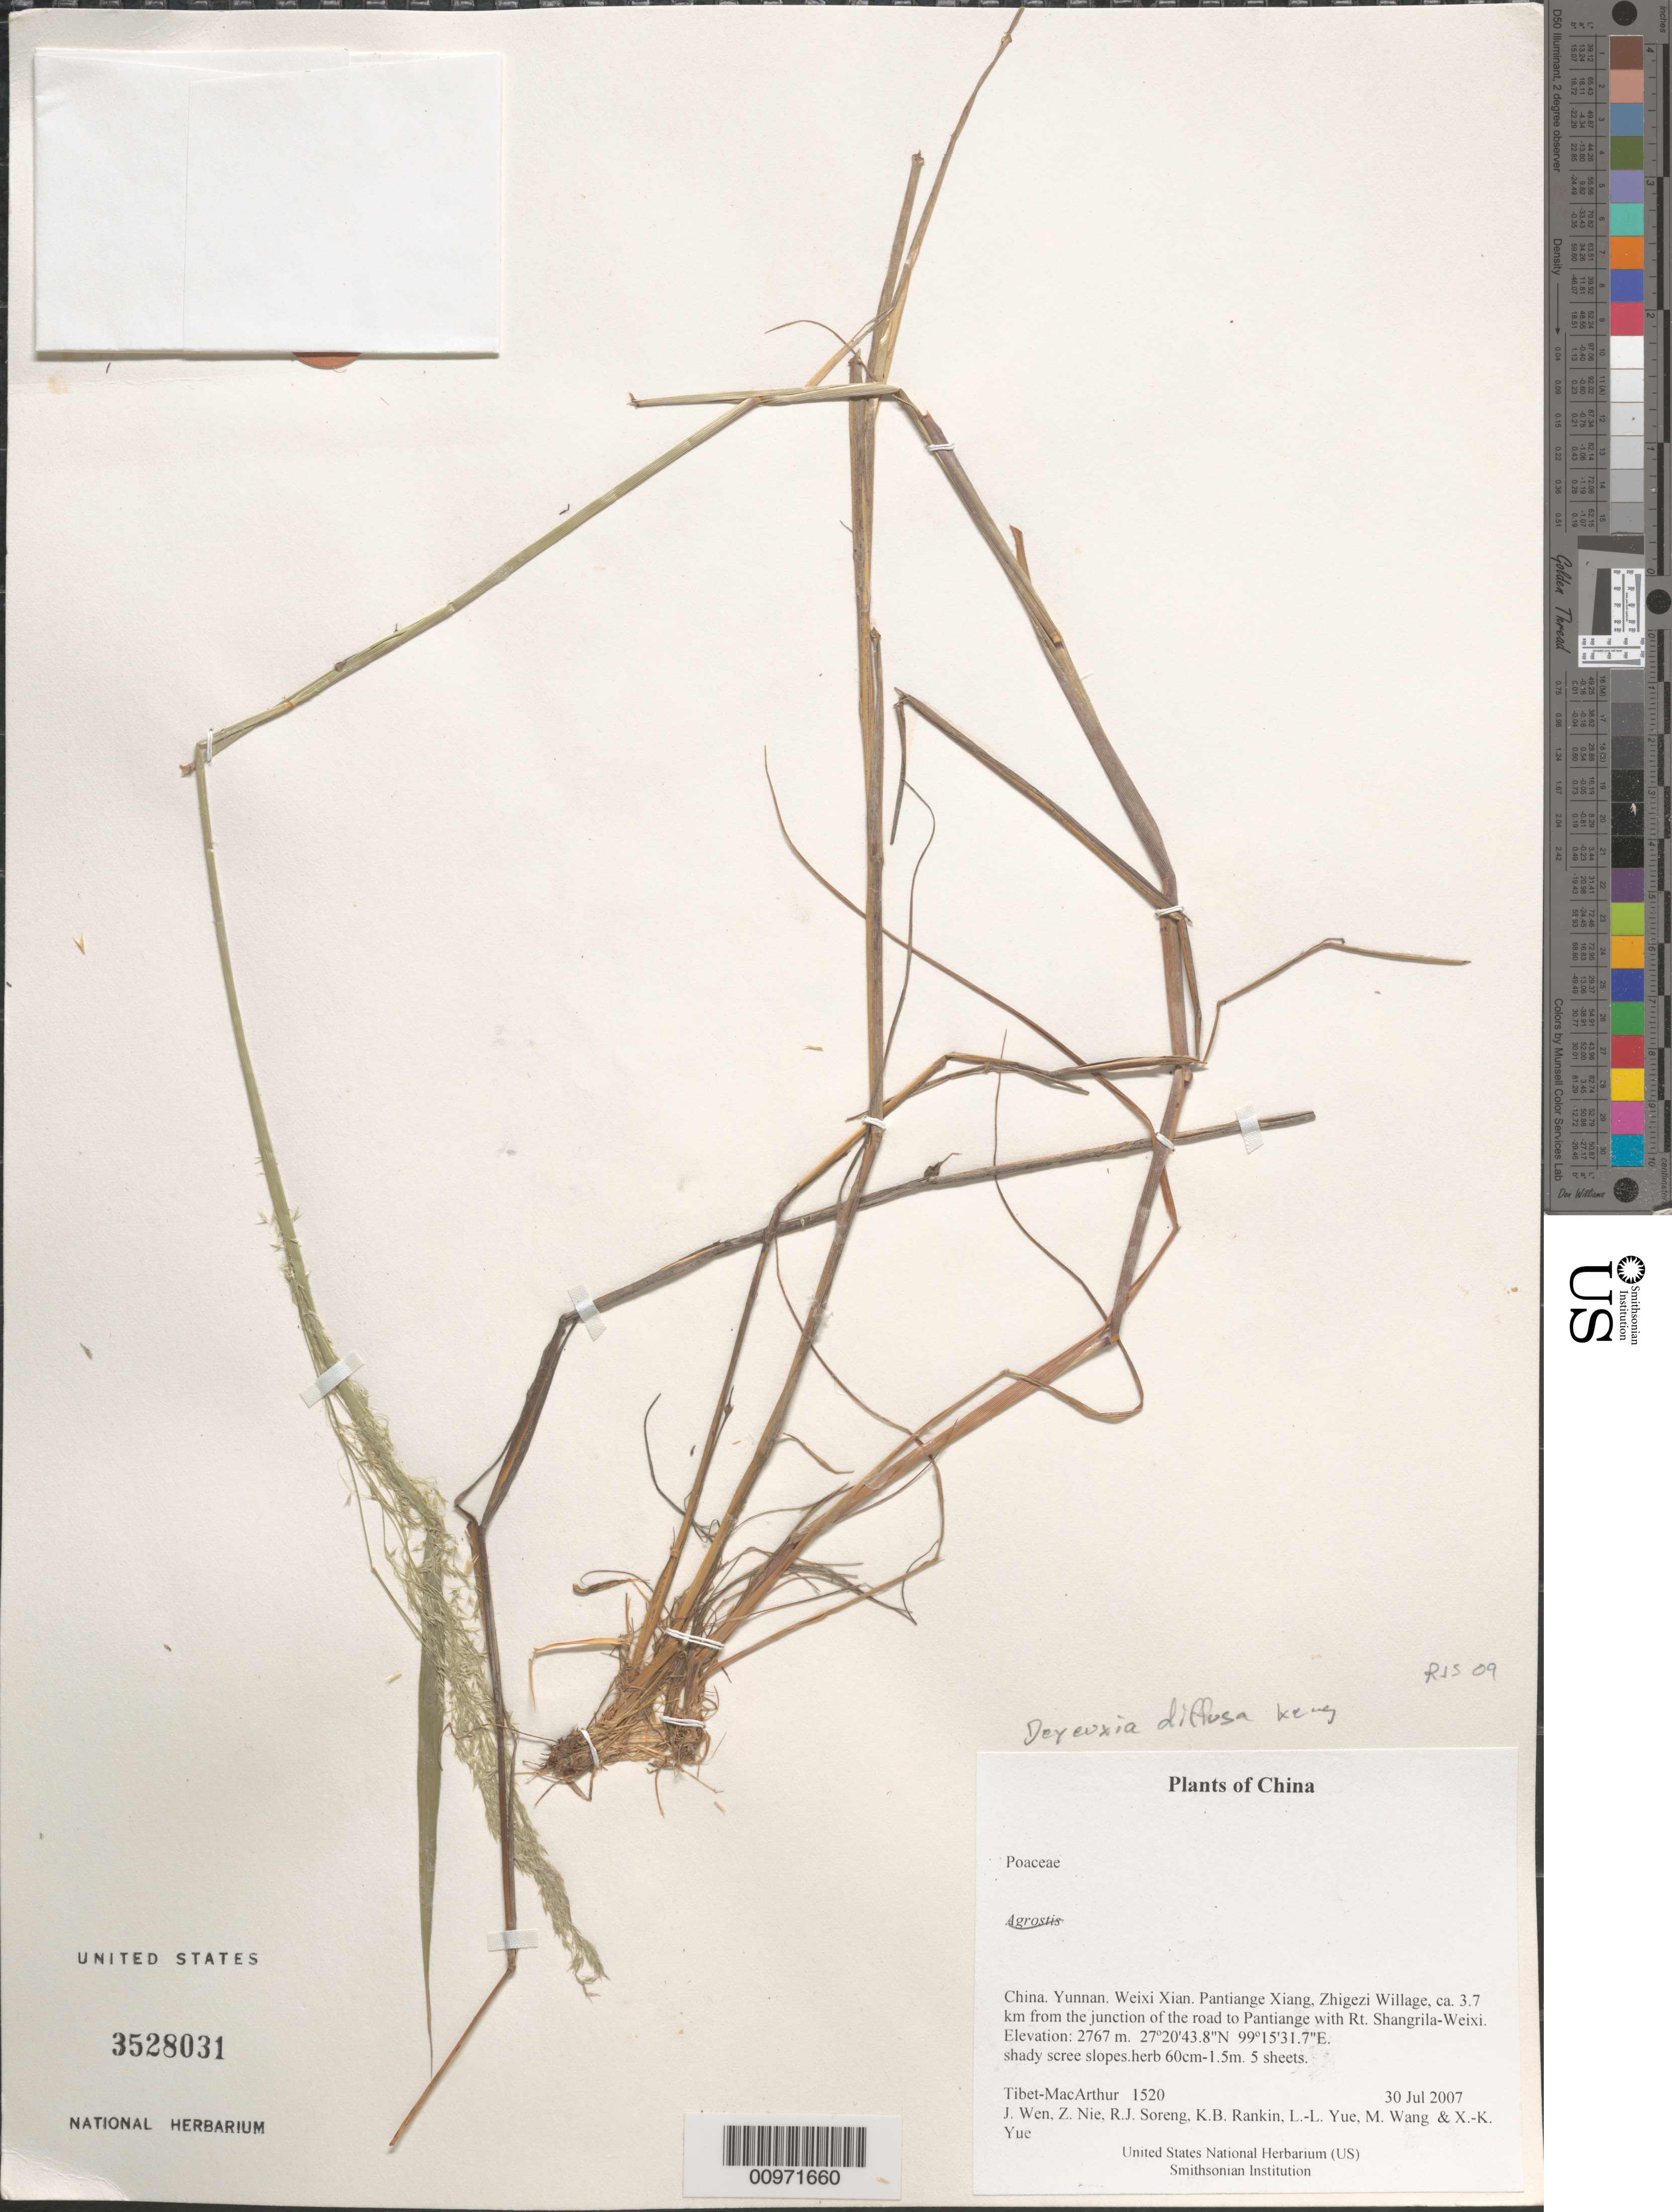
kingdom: Plantae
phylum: Tracheophyta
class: Liliopsida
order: Poales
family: Poaceae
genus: Deyeuxia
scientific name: Deyeuxia diffusa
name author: Keng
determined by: Soreng, Robert J., Research Associate (BOT), Smithsonian Institution - National Museum of Natural History (UNITED STATES)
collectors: Tibet-MacArthur, J. Wen, Z. Nie, R. J. Soreng, K. Rankin, L. Yue, M. Wang & X. Yue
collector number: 1520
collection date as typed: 30 Jul 2007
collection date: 2007-07-30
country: China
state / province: Yunnan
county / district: Weixi Xian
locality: Pantiange Xiang, Zhigezi Willage, ca. 3.7 km from the junction of the road to Pantiange with Rt. Shangrila-Weixi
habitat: shady scree slopes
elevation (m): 2767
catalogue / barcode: US 3528031